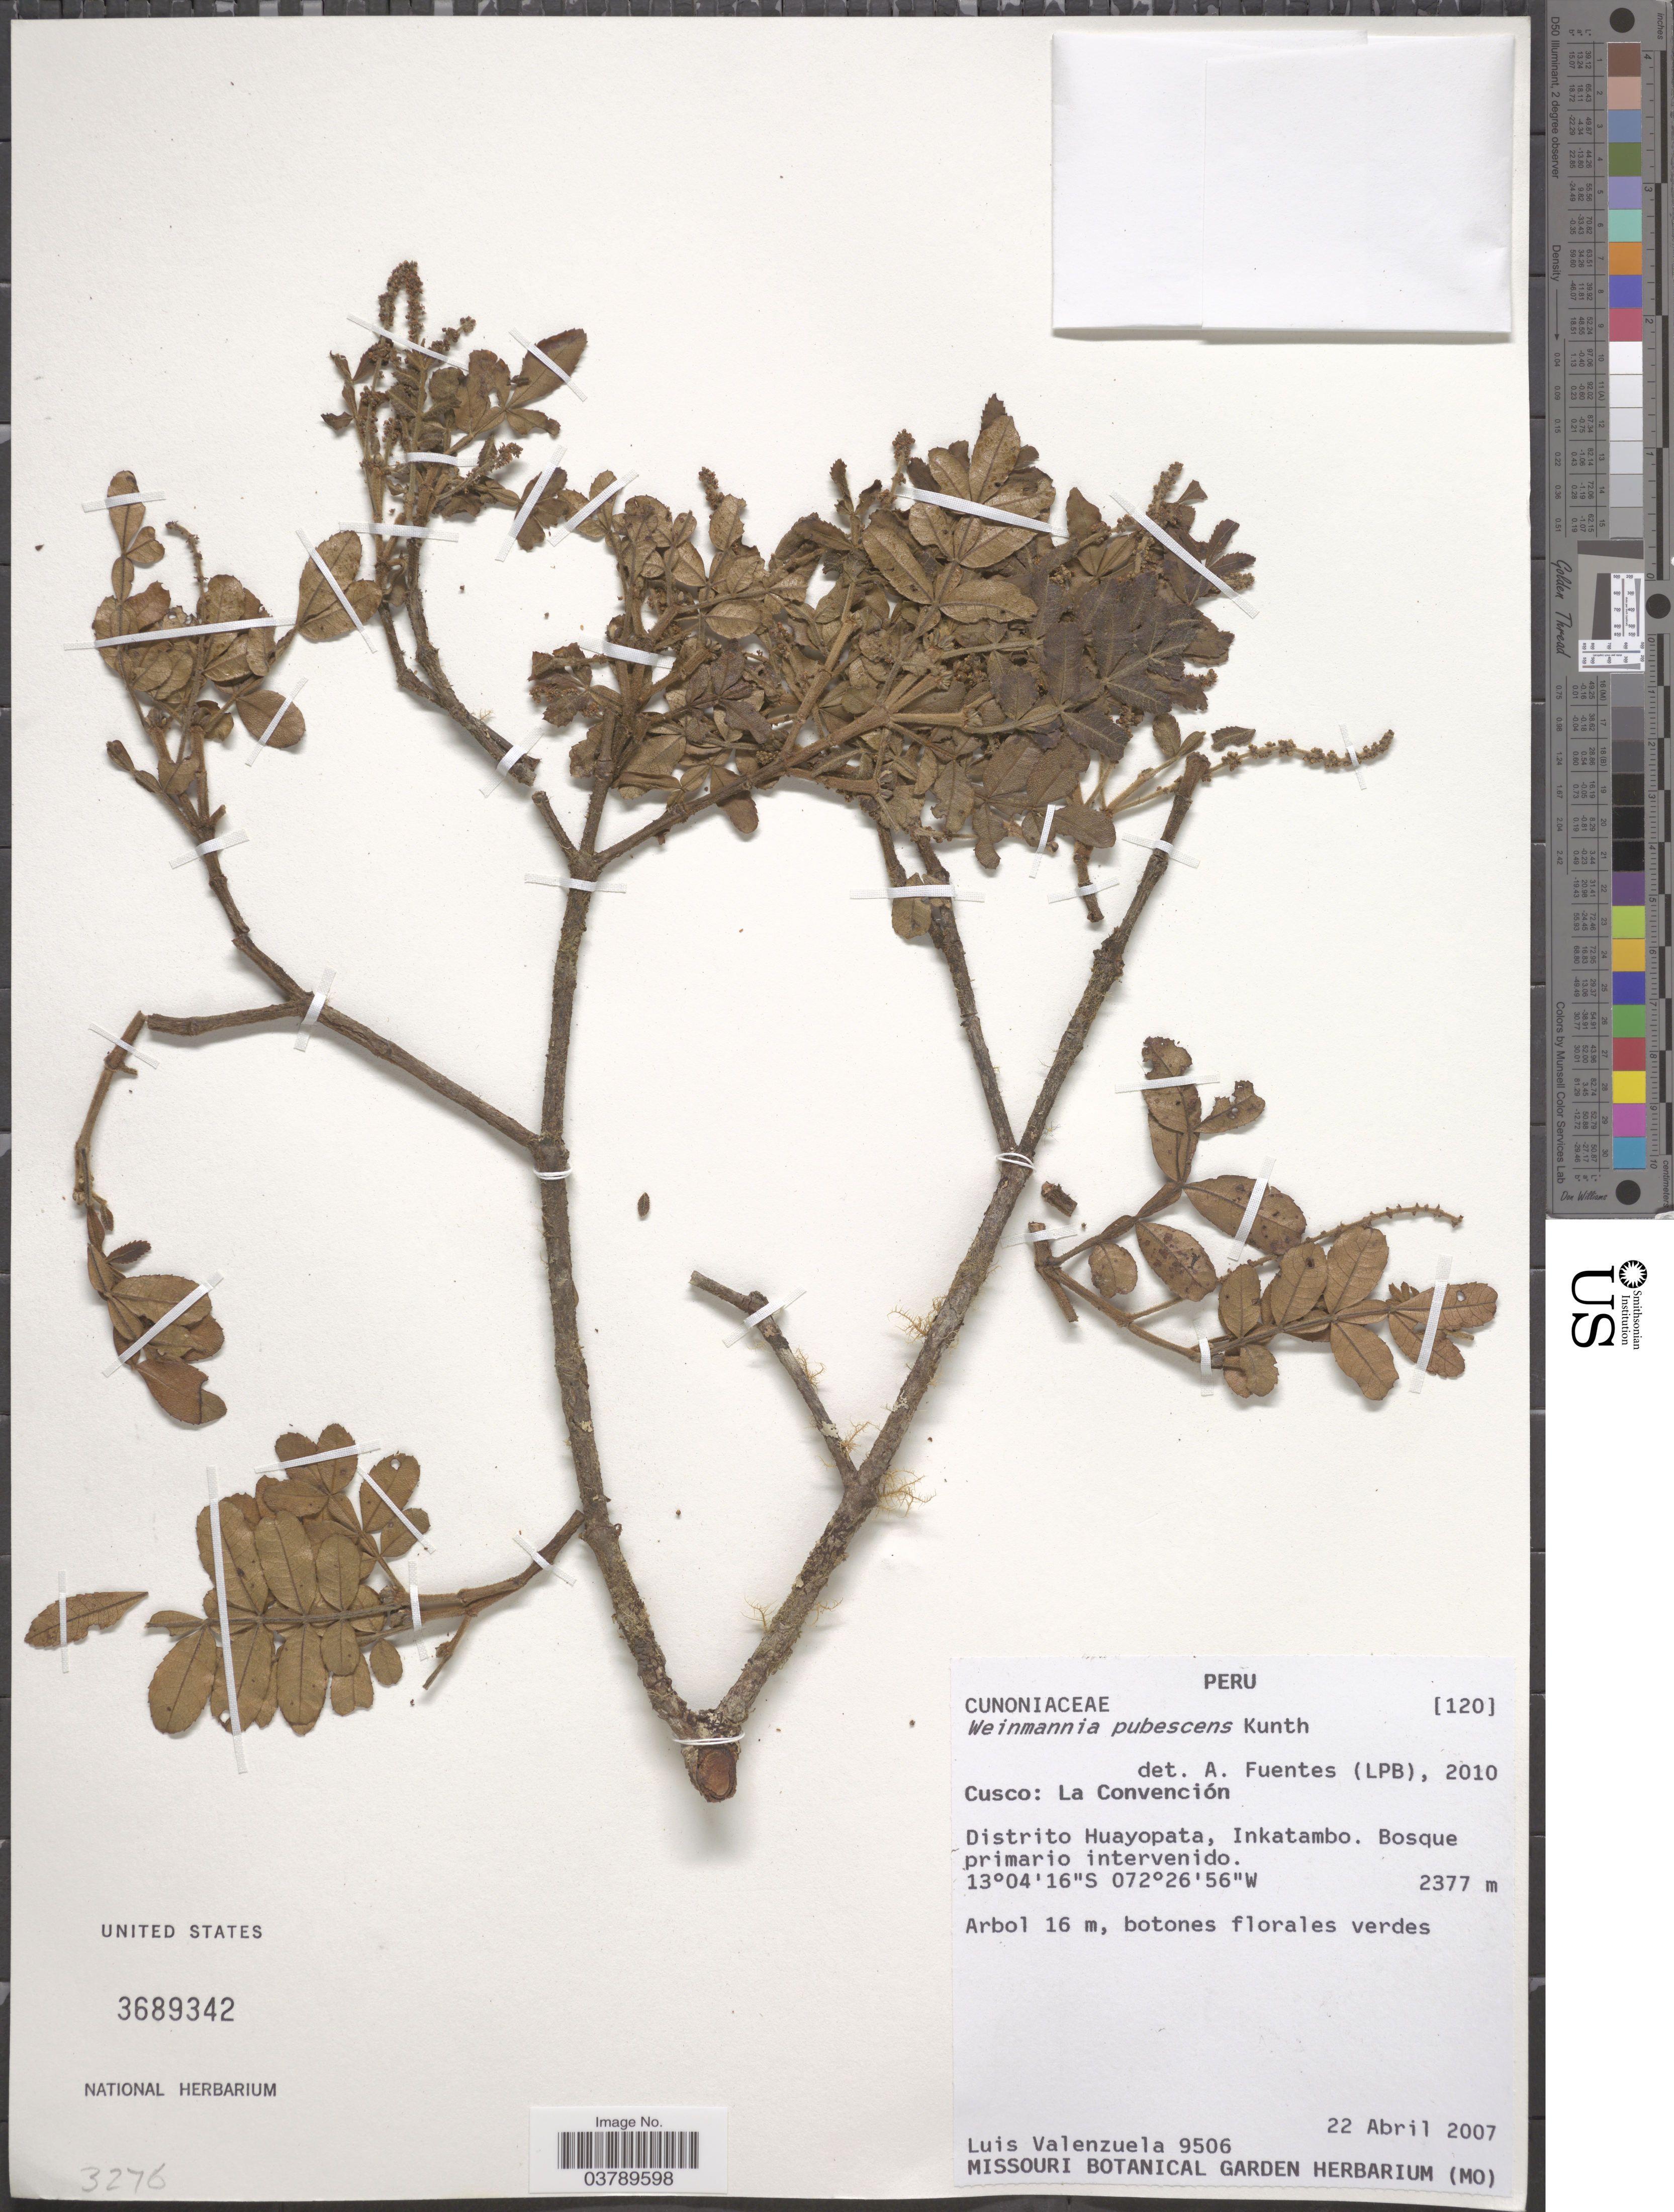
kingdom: Plantae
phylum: Tracheophyta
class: Magnoliopsida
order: Oxalidales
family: Cunoniaceae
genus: Weinmannia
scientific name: Weinmannia pubescens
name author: Kunth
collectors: L. Valenzuela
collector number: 9506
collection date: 2007-04-22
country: Peru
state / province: Cusco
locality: La Convención. Distrito Huayopata, Inkatambo.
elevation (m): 2377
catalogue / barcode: US 3689342